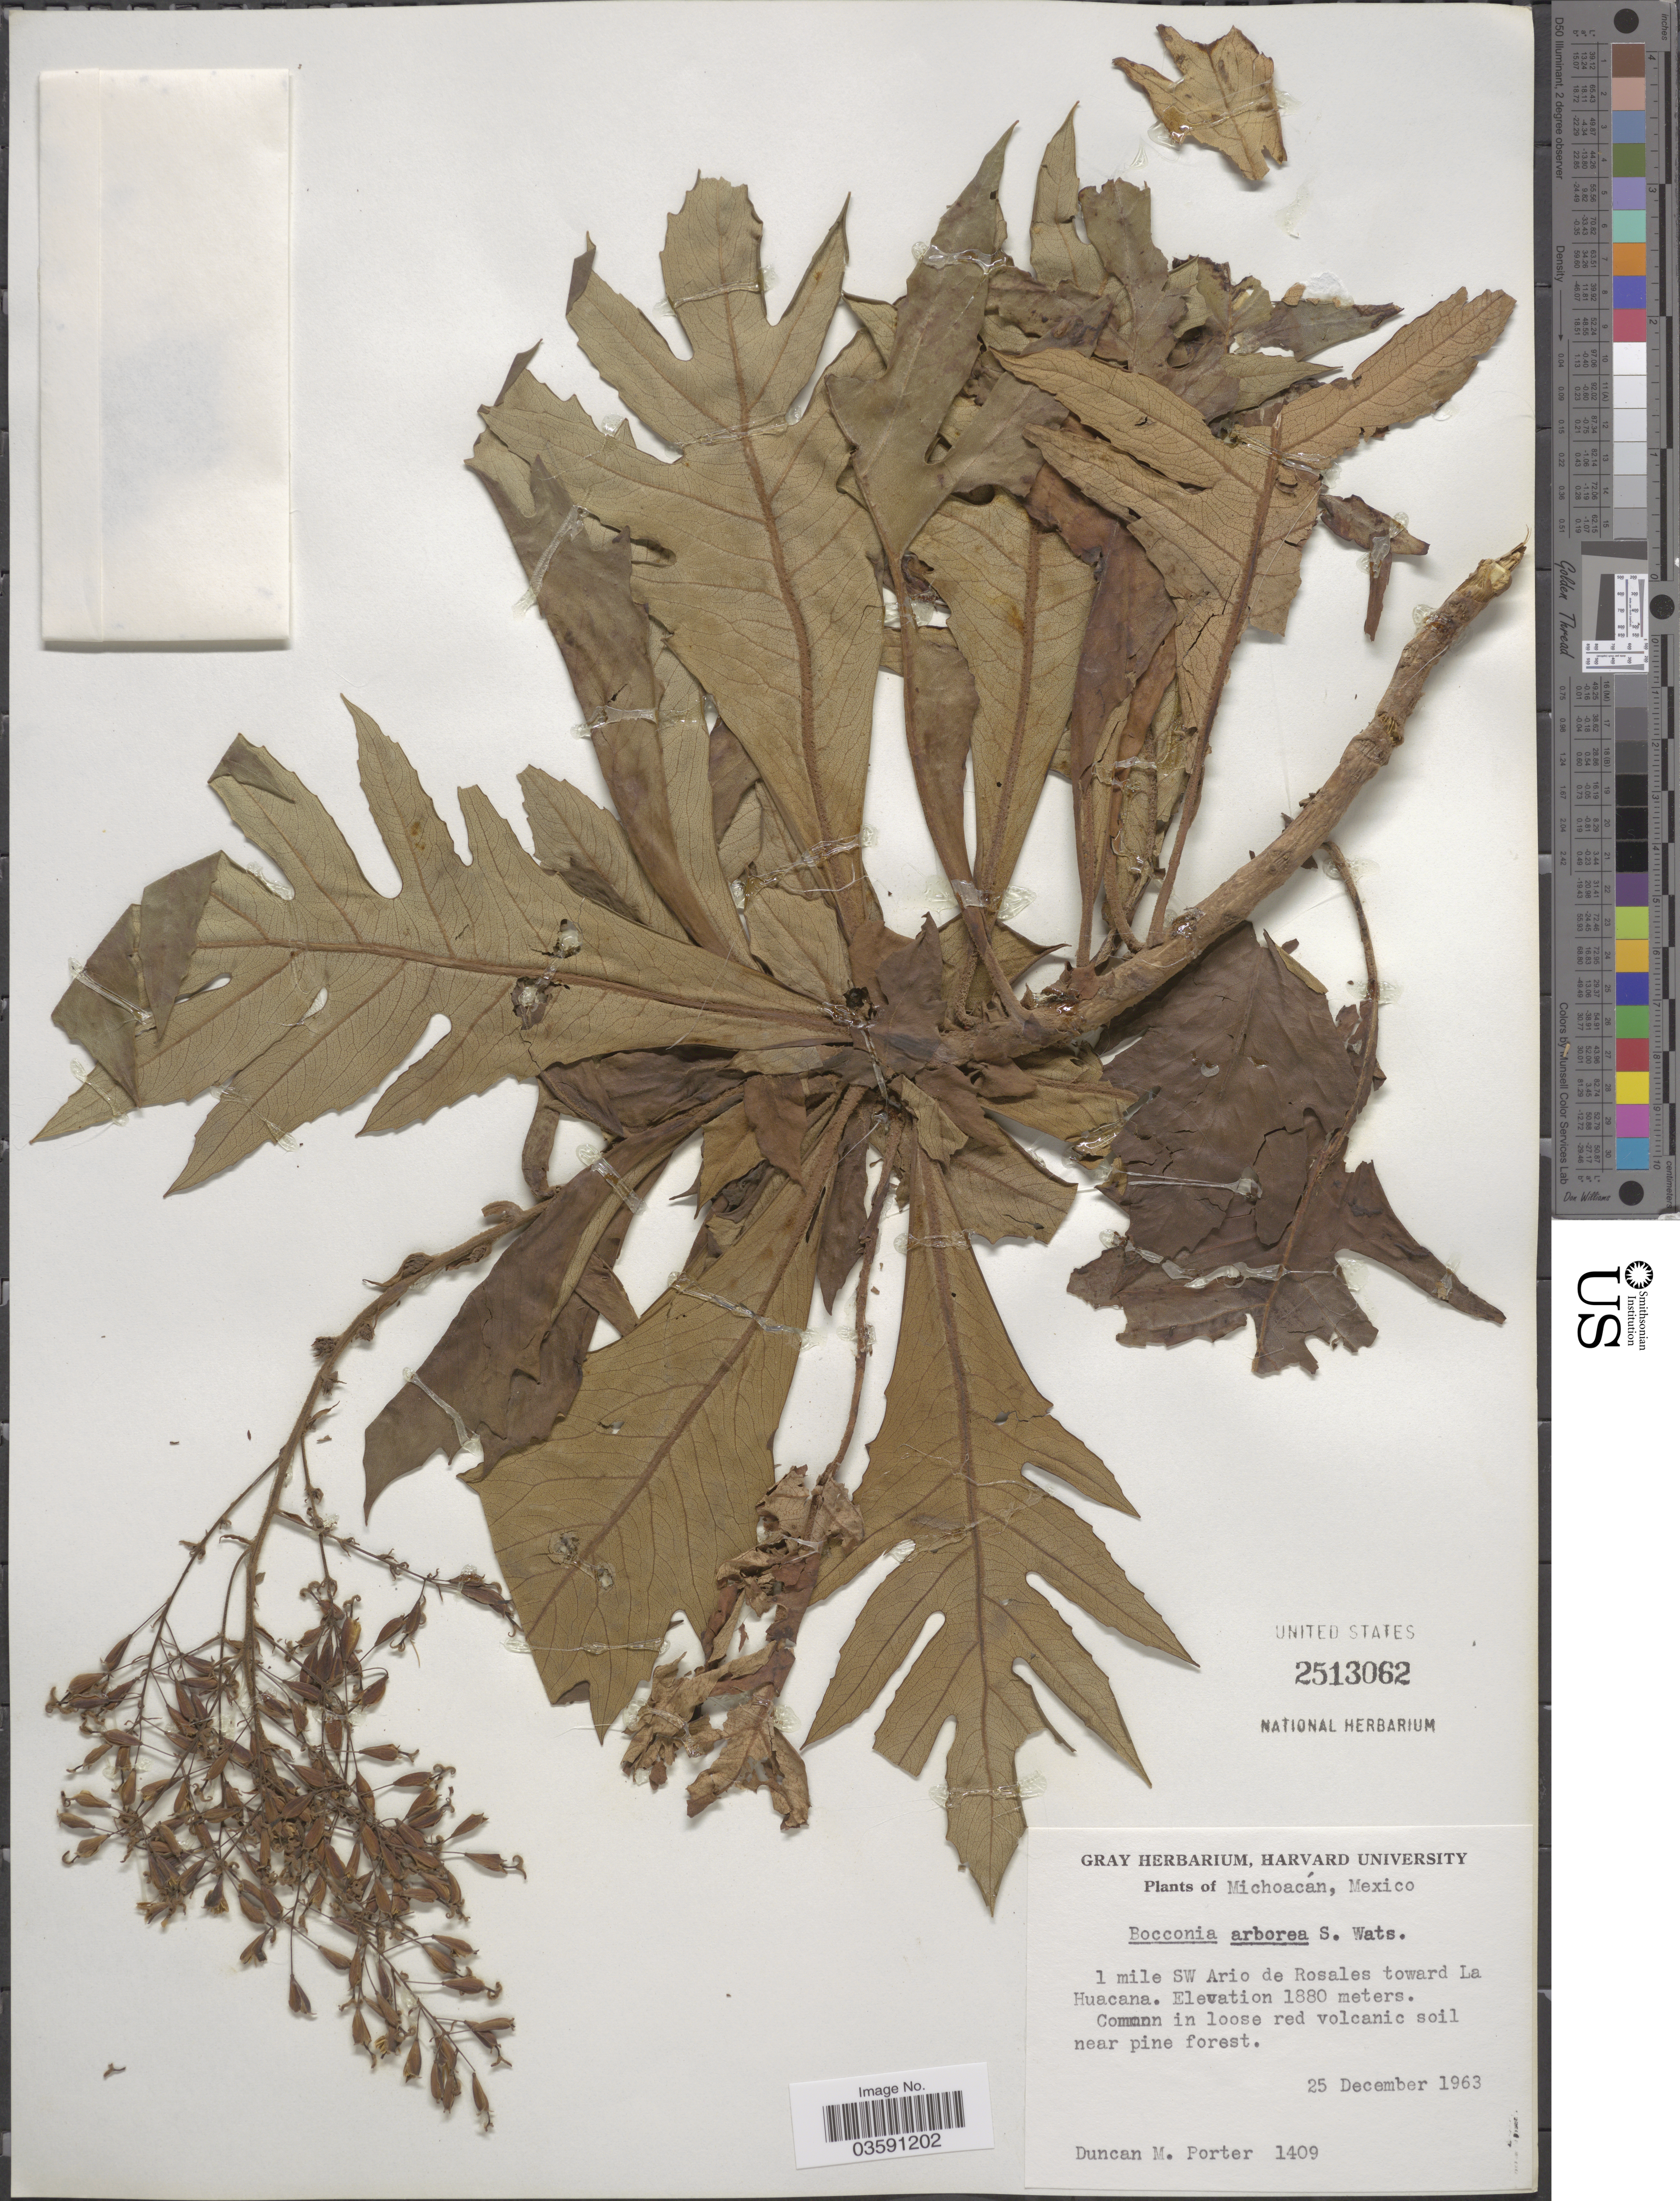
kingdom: Plantae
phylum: Tracheophyta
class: Magnoliopsida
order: Ranunculales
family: Papaveraceae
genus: Bocconia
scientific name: Bocconia arborea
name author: S. Watson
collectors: D. Porter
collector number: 1409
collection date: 1963-12-25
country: Mexico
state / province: Michoacán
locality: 1 mile SW Ario de Rosales toward La Huacana.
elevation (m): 1880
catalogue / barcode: US 2513062